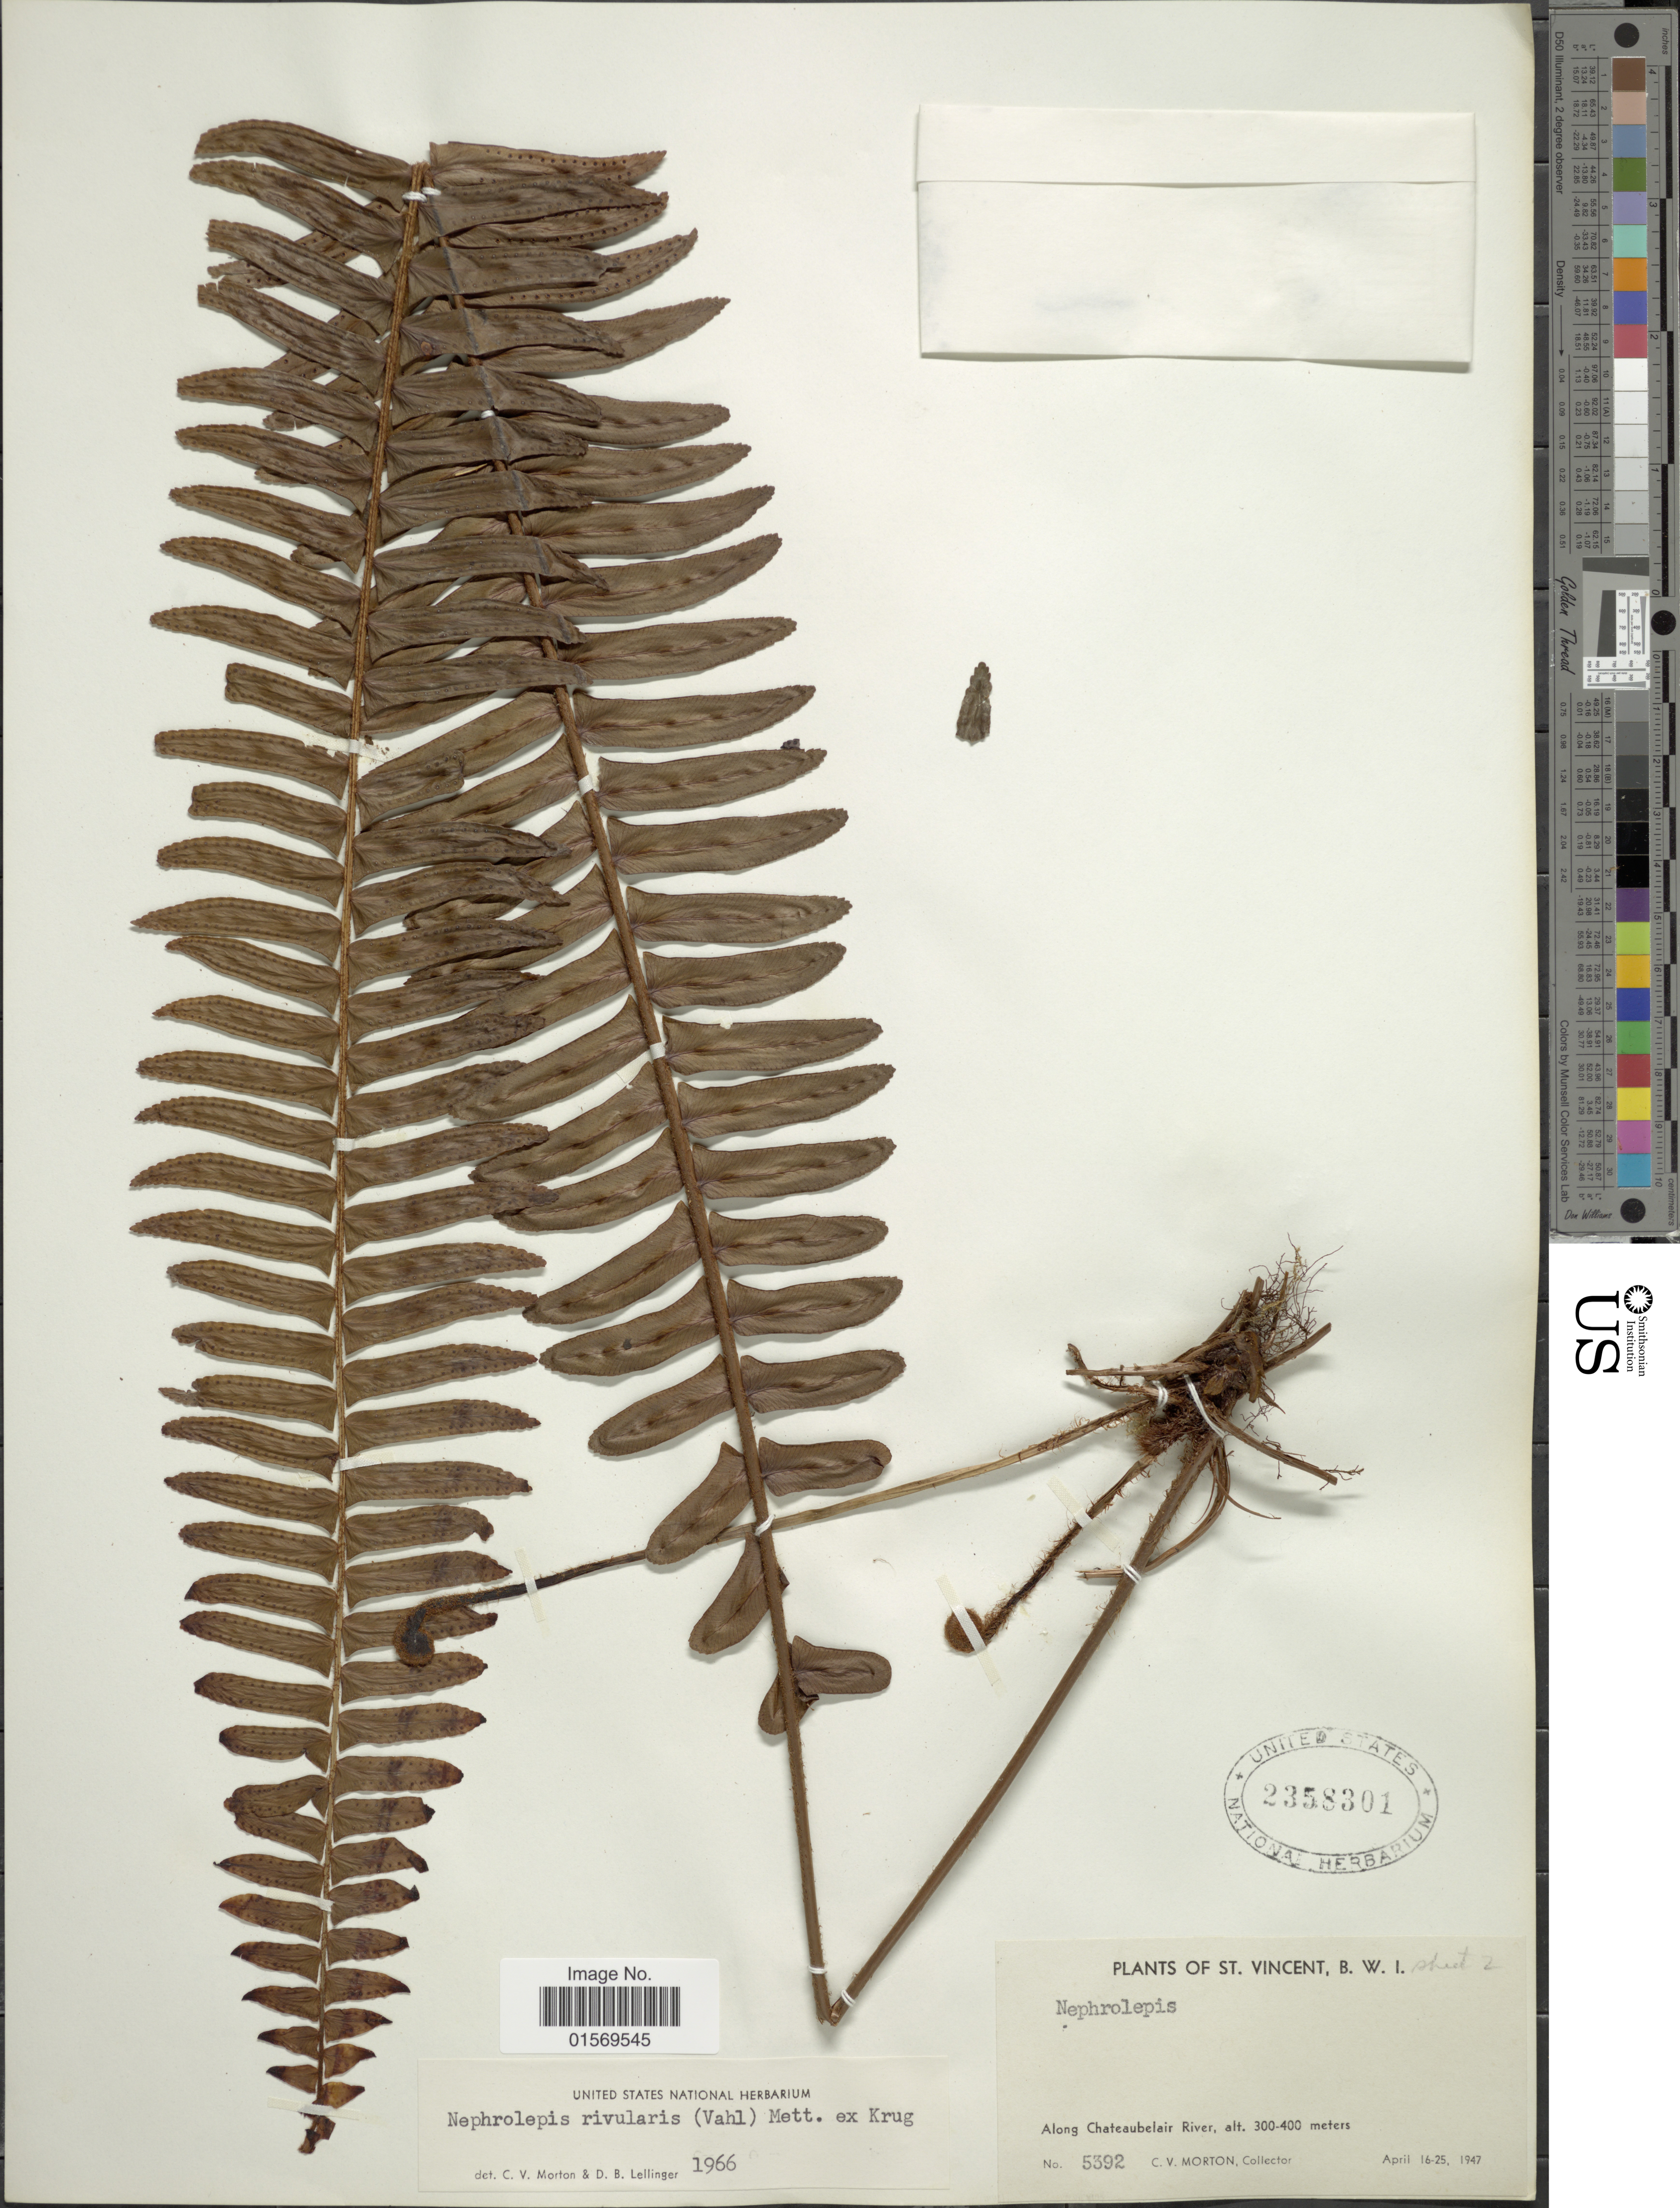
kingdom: Plantae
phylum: Tracheophyta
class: Polypodiopsida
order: Polypodiales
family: Nephrolepidaceae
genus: Nephrolepis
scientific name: Nephrolepis rivularis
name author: (Vahl) Mett. ex Krug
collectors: C. V. Morton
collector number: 5392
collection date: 1947-04-16/1947-04-25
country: St. Vincent - Grenadines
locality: St. Vincent, B.W.I. along Chateaubelair River.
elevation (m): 300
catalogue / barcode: US 2358301